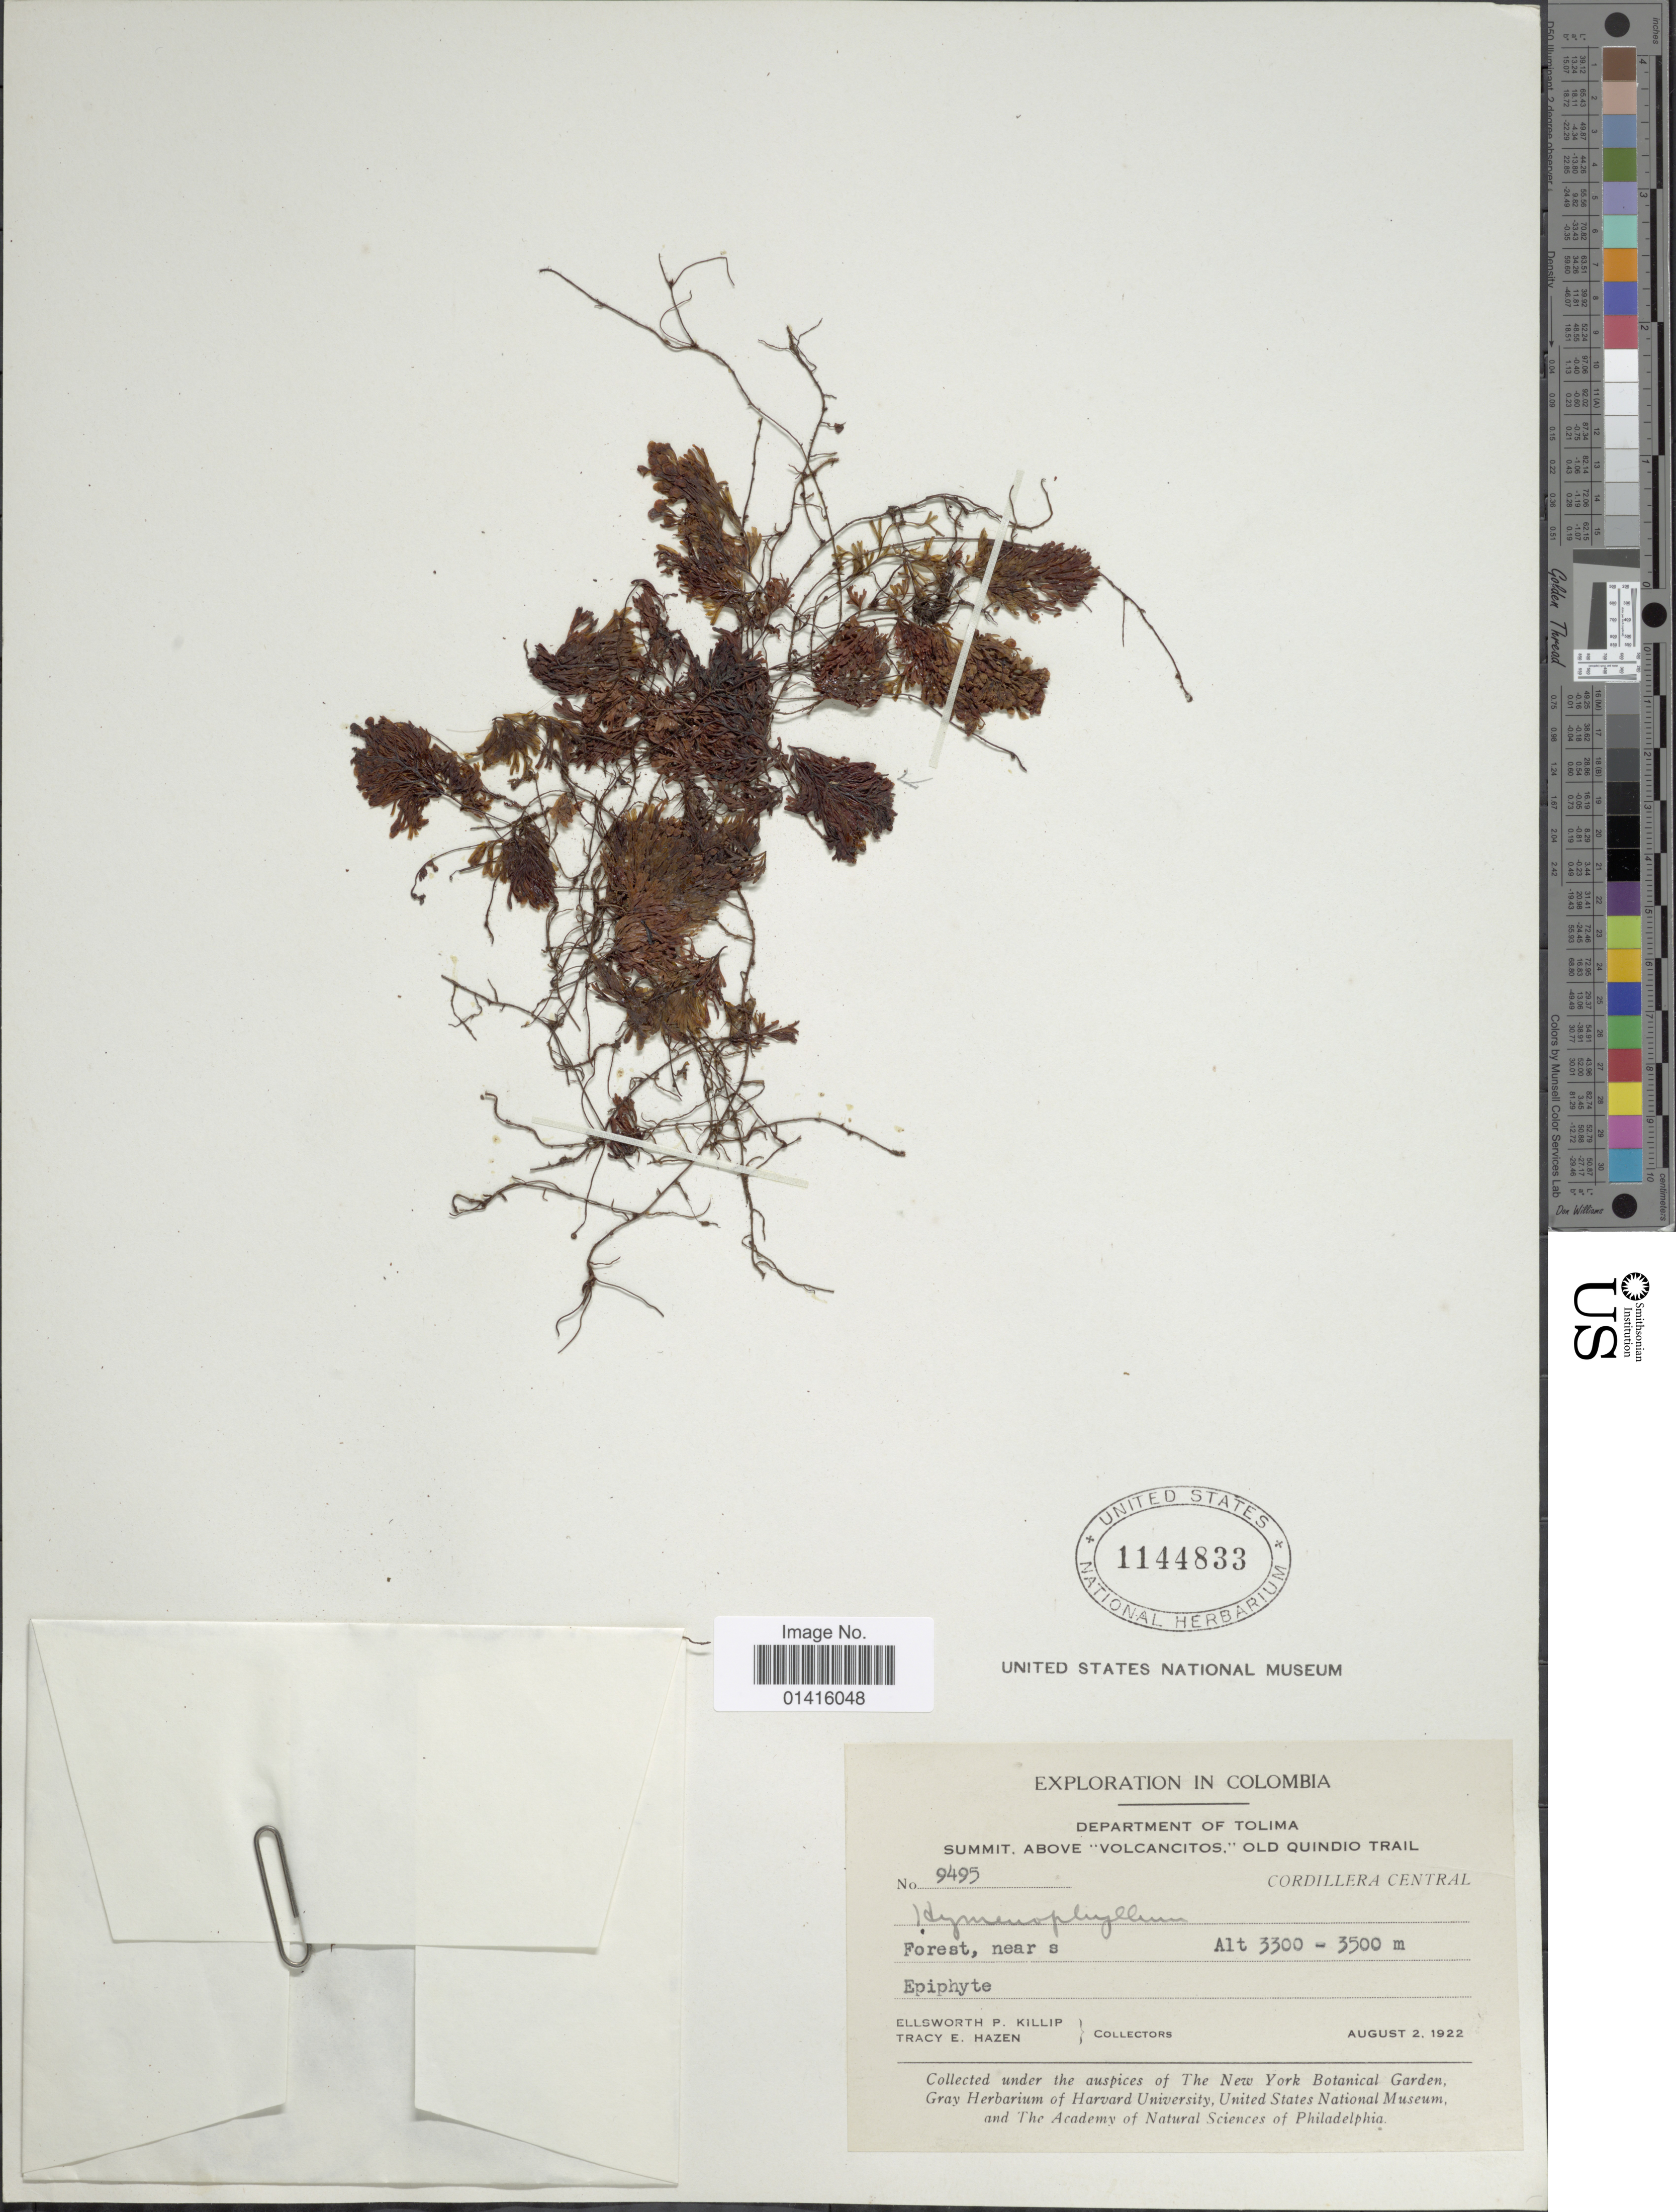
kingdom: Plantae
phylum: Tracheophyta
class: Polypodiopsida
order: Hymenophyllales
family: Hymenophyllaceae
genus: Hymenophyllum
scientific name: Hymenophyllum gollmeri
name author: Bosch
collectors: E. P. Killip & T. E. Hazen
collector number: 9495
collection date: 1922-08-02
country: Colombia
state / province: Tolima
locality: Department of Tolima, summit above "Volcancitos "old Quindo trail, cordillera central, forest near S.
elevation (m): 3300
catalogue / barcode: US 1144833